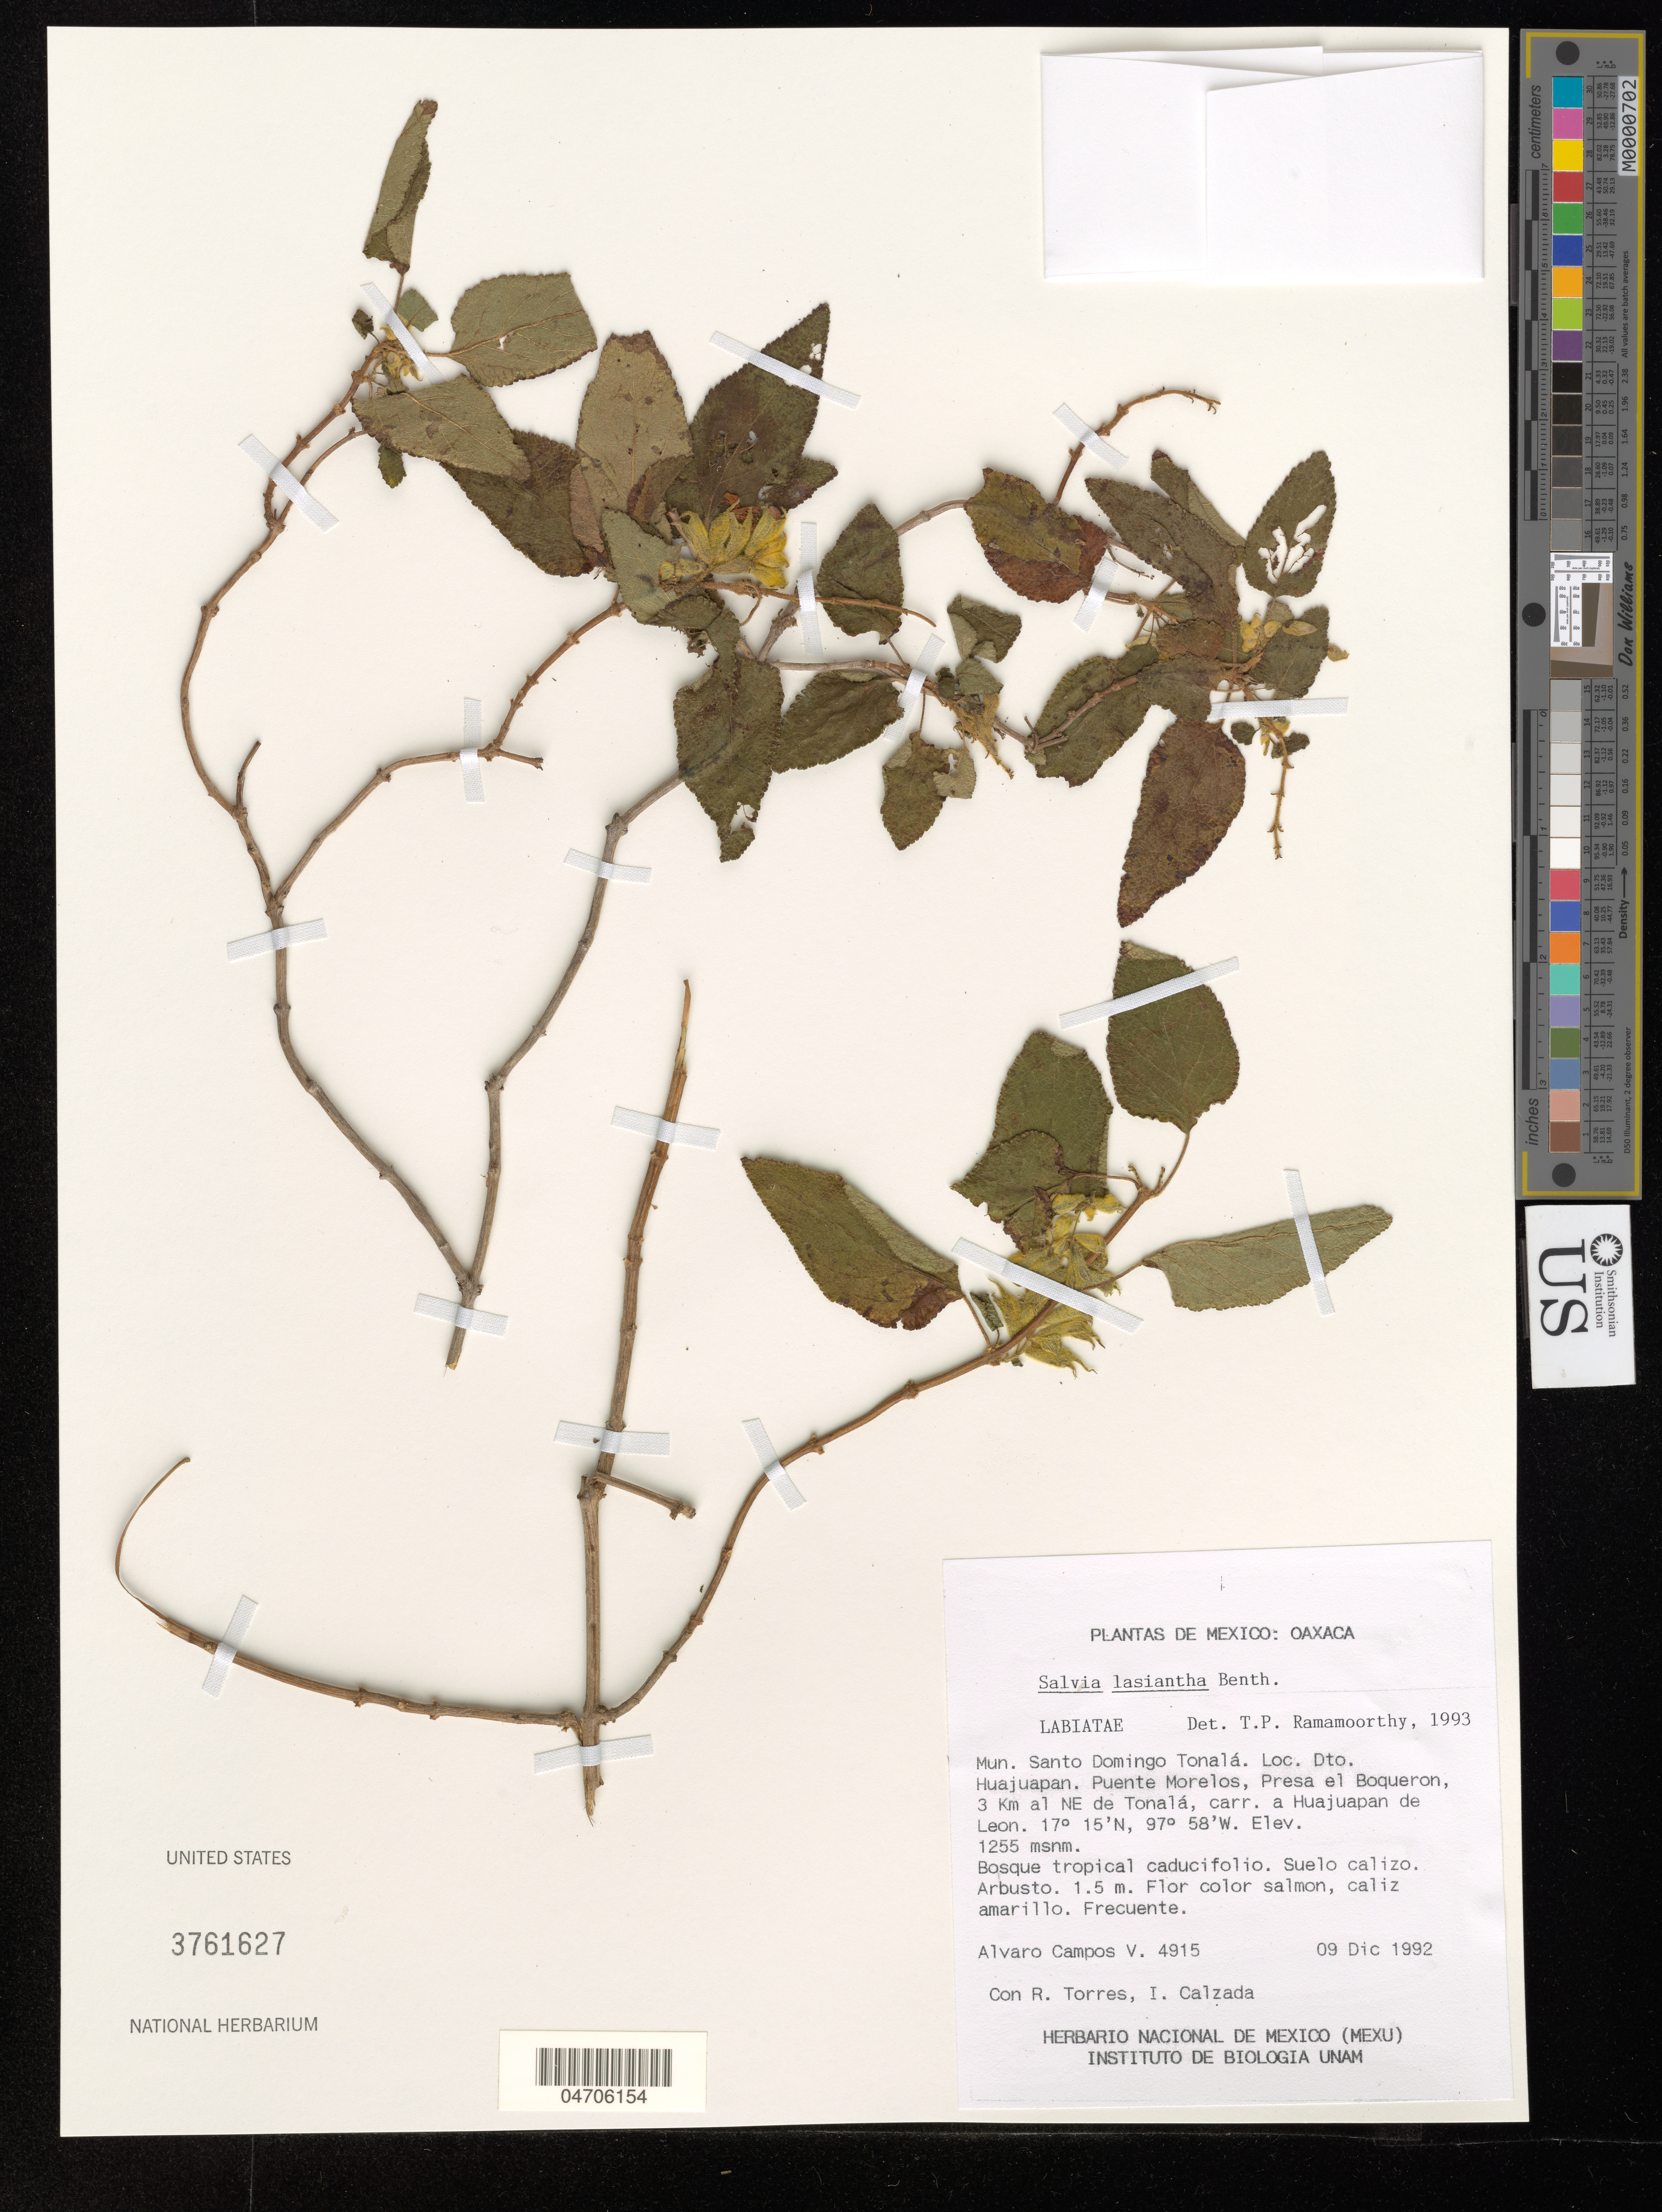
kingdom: Plantae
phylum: Tracheophyta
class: Magnoliopsida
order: Lamiales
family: Lamiaceae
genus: Salvia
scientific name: Salvia lasiantha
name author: Benth.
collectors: A. Campos V., R. Torres & I. Calzada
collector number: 4915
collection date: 1992-12-09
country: Mexico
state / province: Oaxaca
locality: Mun. Santo Domingo Tonalá. Loc. Dto. Huajuapan. Puente Morelos, Presa el Boqueron, 3 Km al NE de Tonalá, carr. a Huajuapan de Leon.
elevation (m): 1255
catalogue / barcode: US 3761627